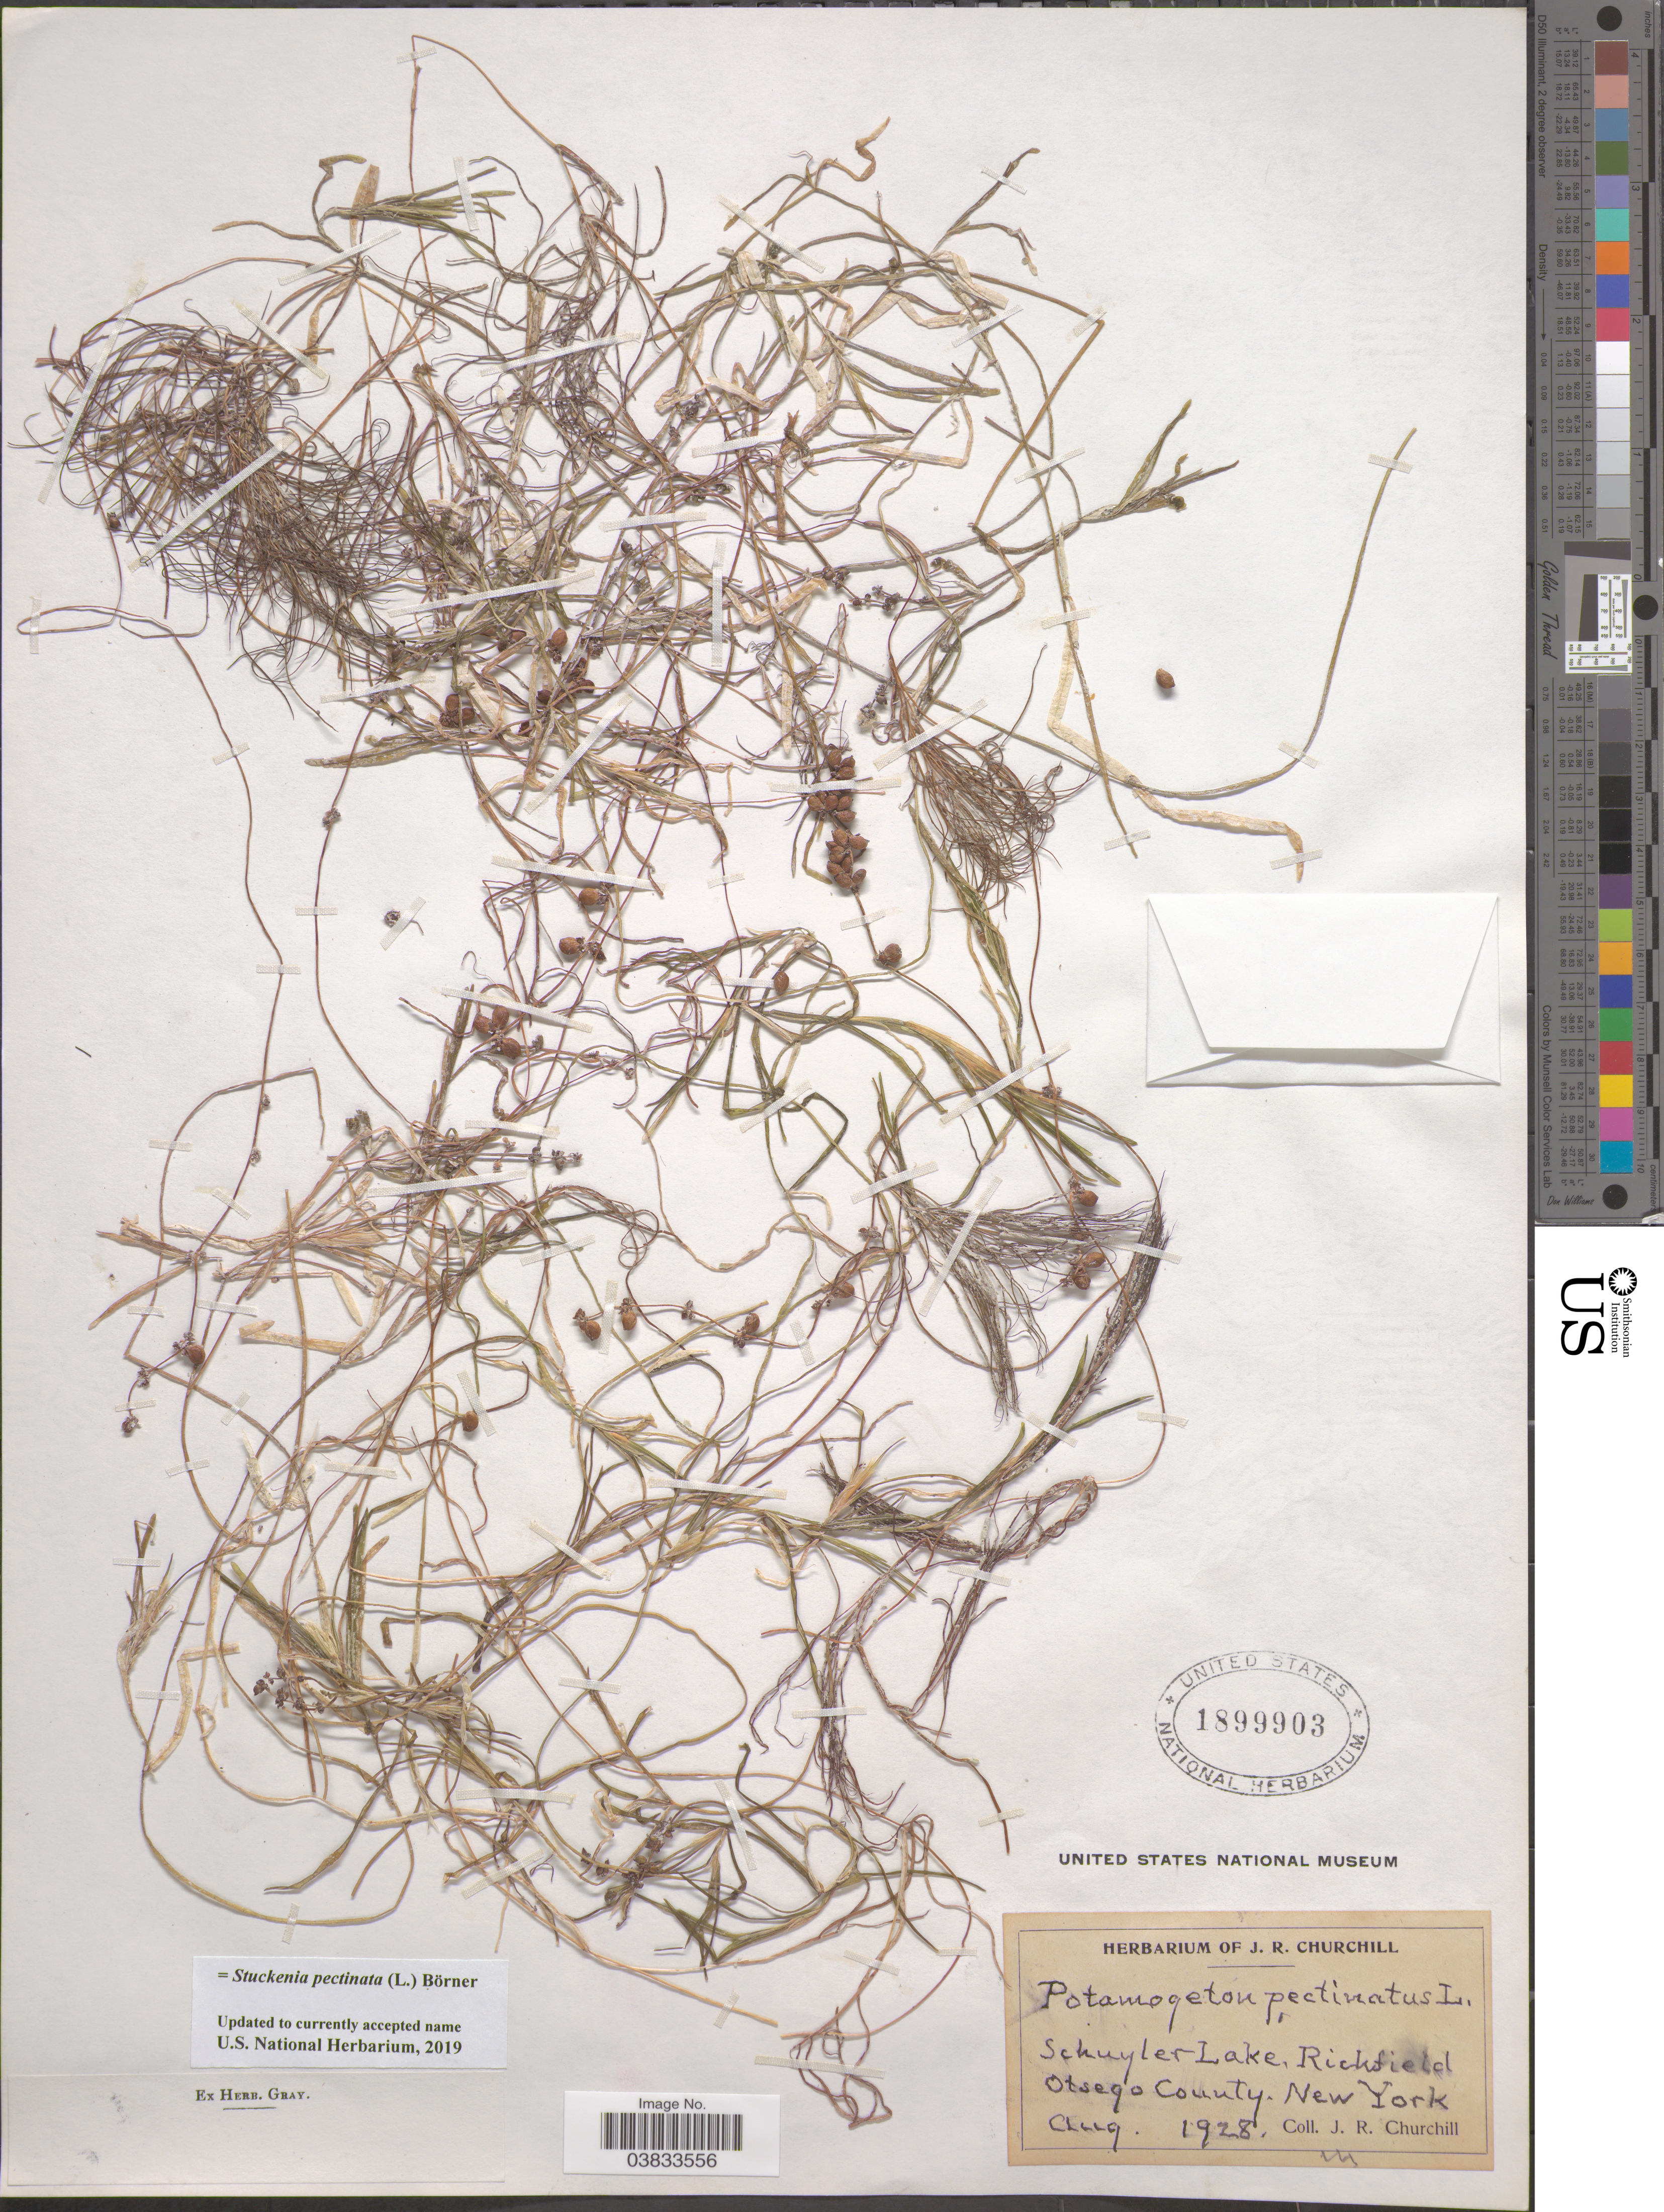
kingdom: Plantae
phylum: Tracheophyta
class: Liliopsida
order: Alismatales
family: Potamogetonaceae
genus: Stuckenia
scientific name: Stuckenia pectinata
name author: (L.) Börner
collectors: J. Churchill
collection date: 1928-08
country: United States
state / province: New York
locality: Schuyler Lake, Rickfield. Otsego County.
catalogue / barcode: US 1899903